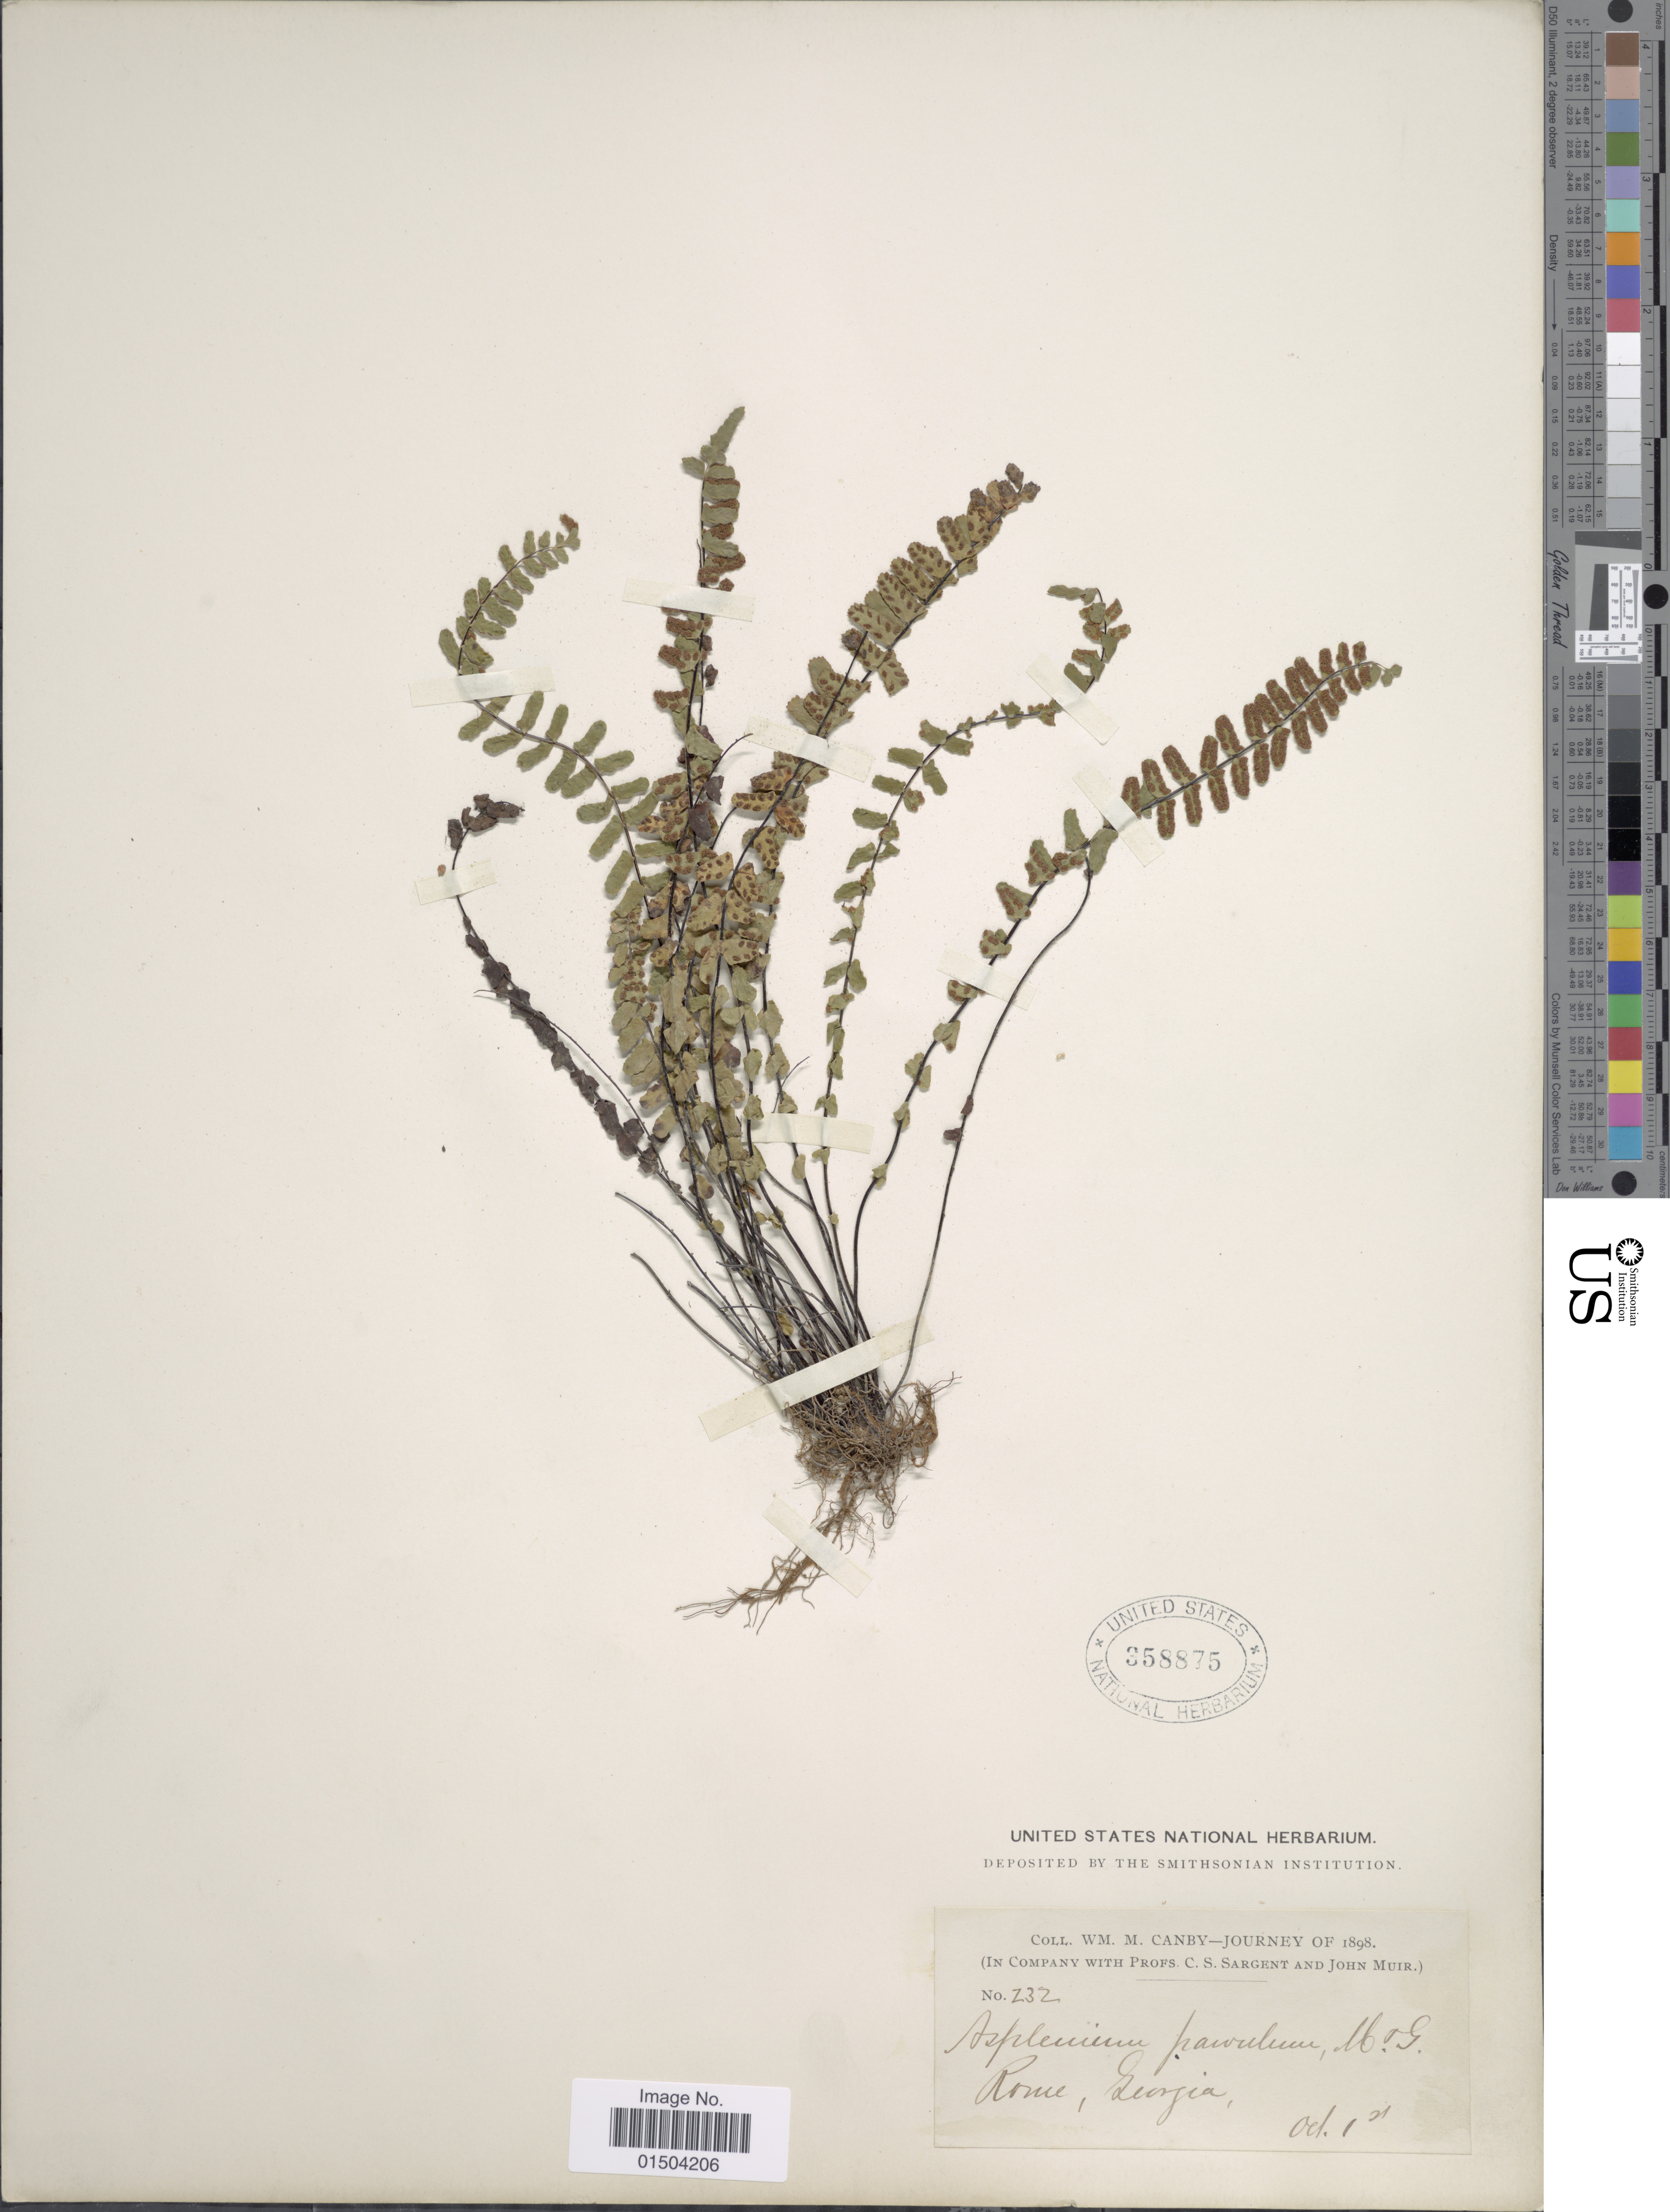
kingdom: Plantae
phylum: Tracheophyta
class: Polypodiopsida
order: Polypodiales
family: Aspleniaceae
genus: Asplenium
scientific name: Asplenium resiliens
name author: Kunze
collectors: W. M. Canby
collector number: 232*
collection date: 1898-10-01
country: United States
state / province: Georgia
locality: Rome.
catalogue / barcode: US 358875